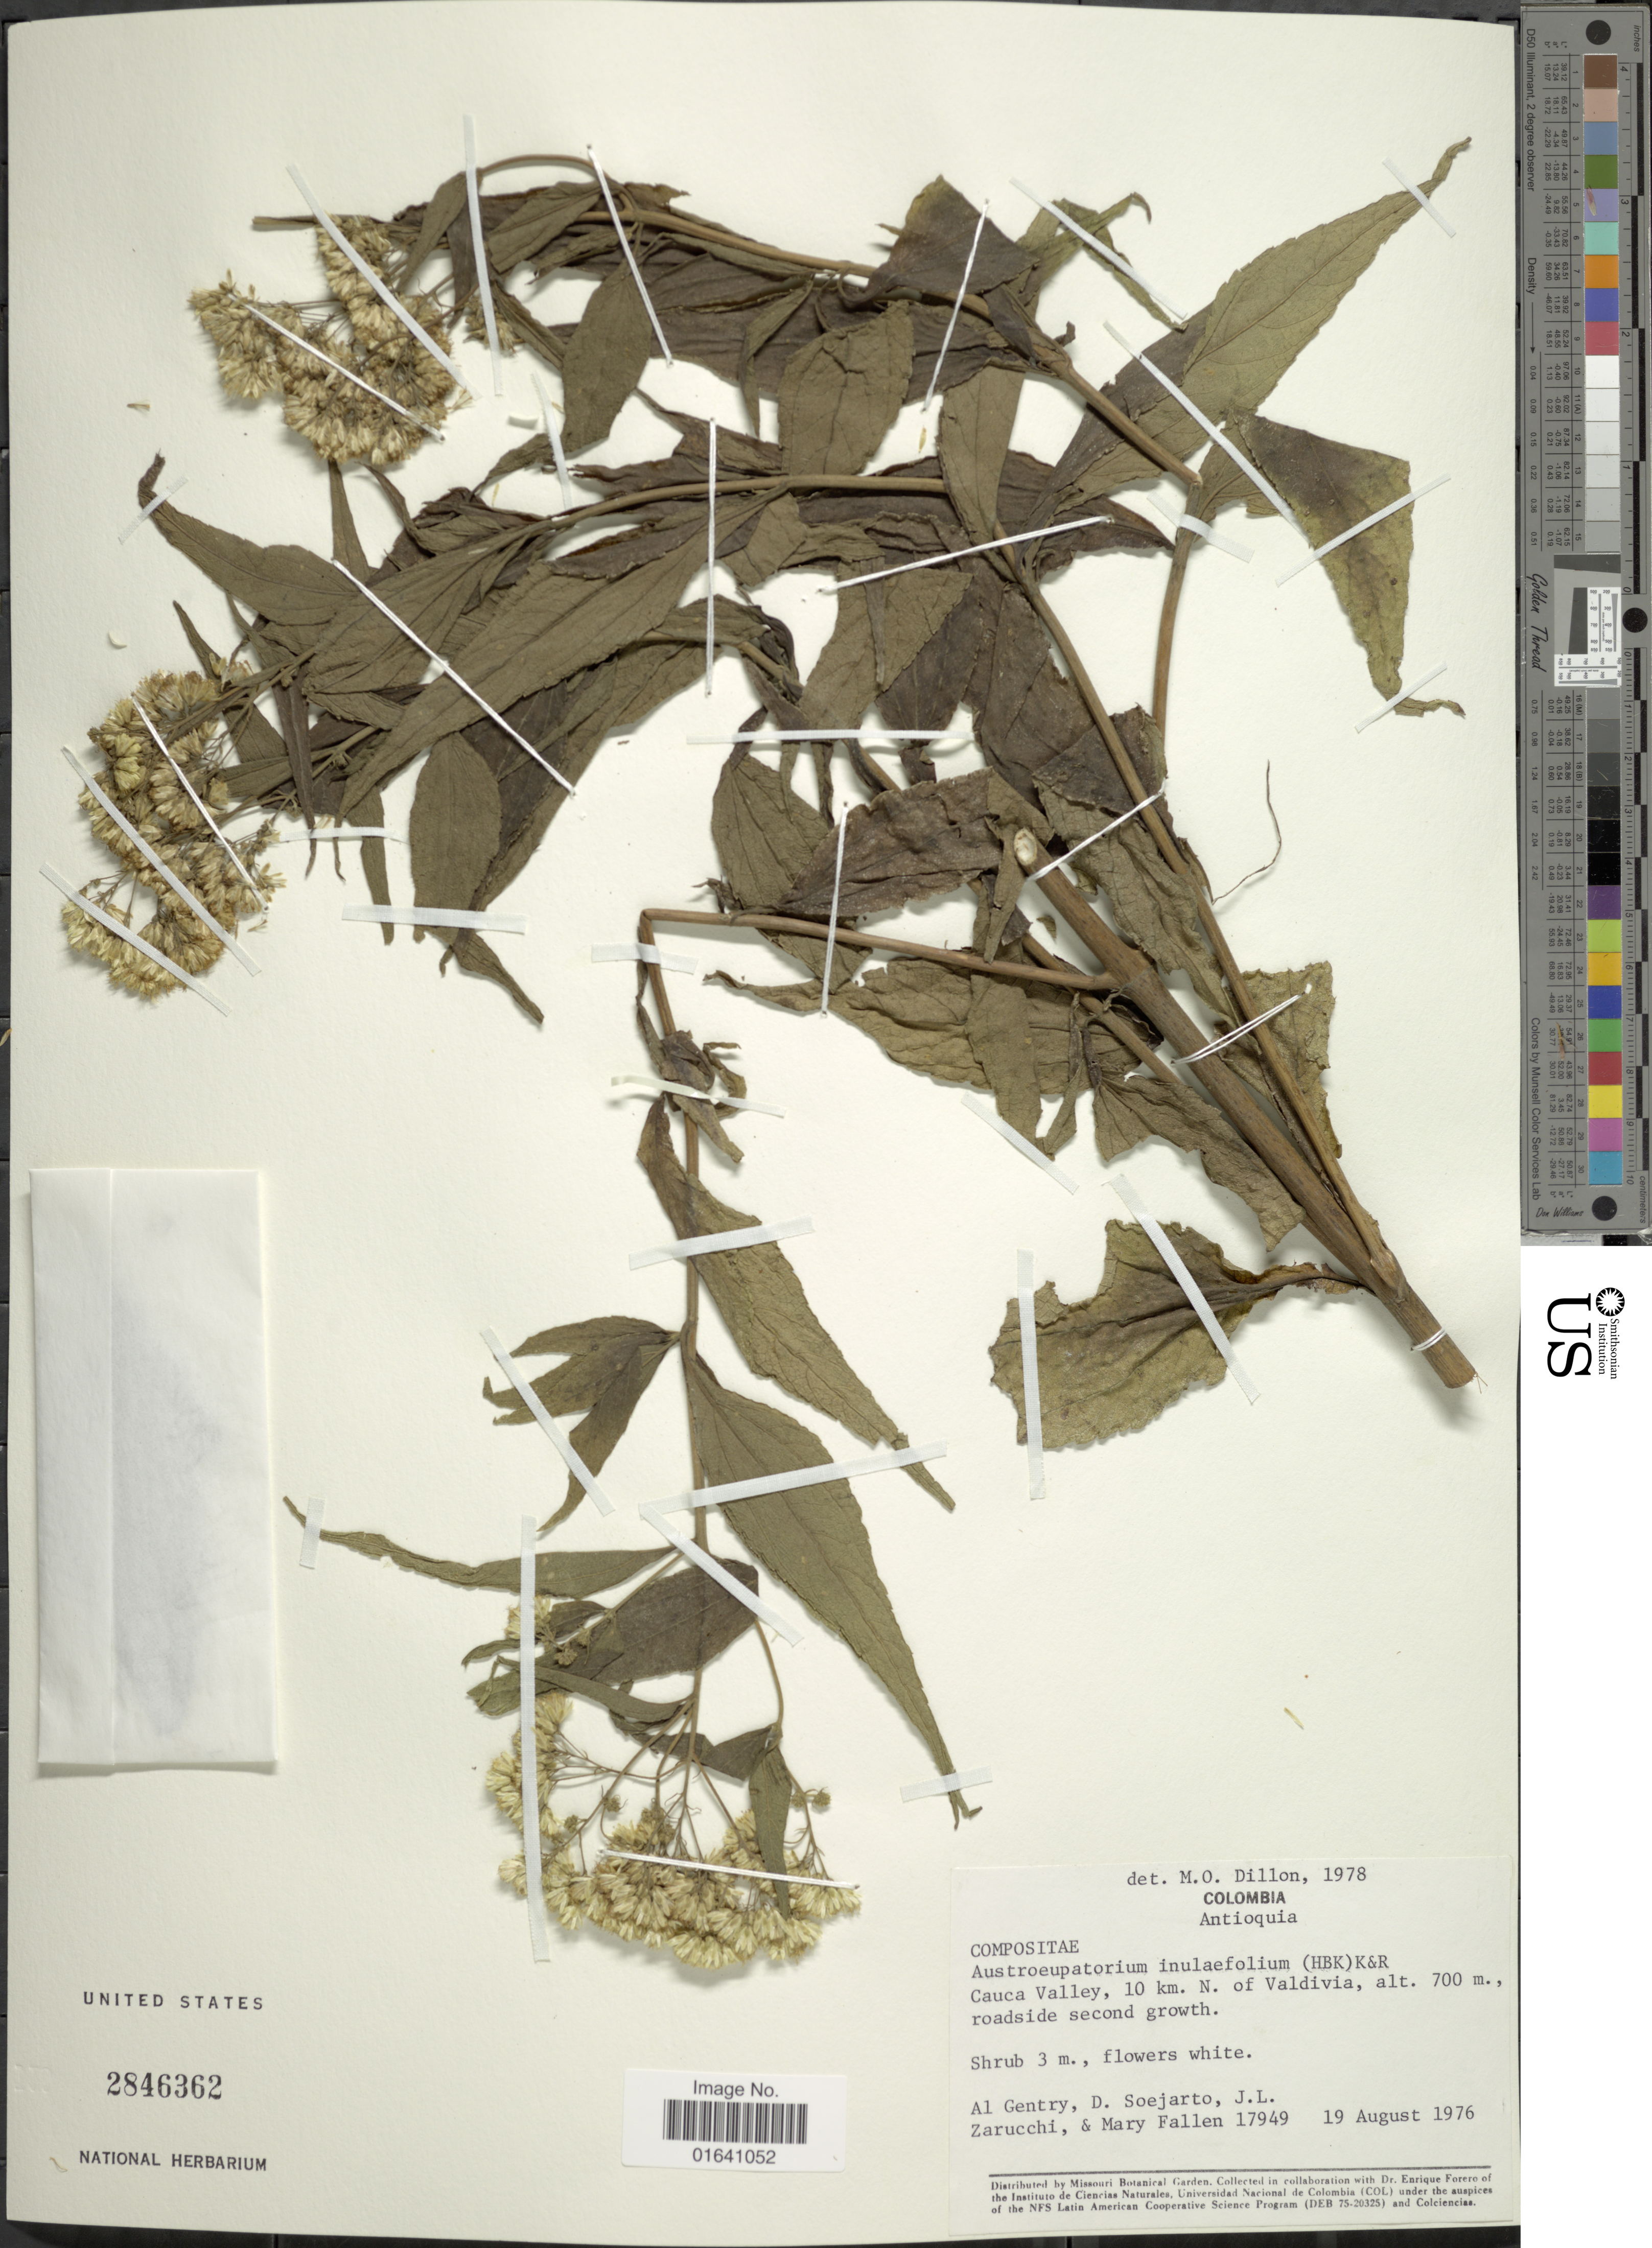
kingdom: Plantae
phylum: Tracheophyta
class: Magnoliopsida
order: Asterales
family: Asteraceae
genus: Austroeupatorium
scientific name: Austroeupatorium inulaefolium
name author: (Kunth) R.M. King & H. Rob.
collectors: A. H. Gentry, D. Soejarto, J. L. Zarucchi & M. Fallen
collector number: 17949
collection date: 1976-08-19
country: Colombia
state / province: Cauca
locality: Antioquia, Cauca Valley, 10 km. M. of Valdivia, roadside second growth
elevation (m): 700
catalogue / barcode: US 2846362